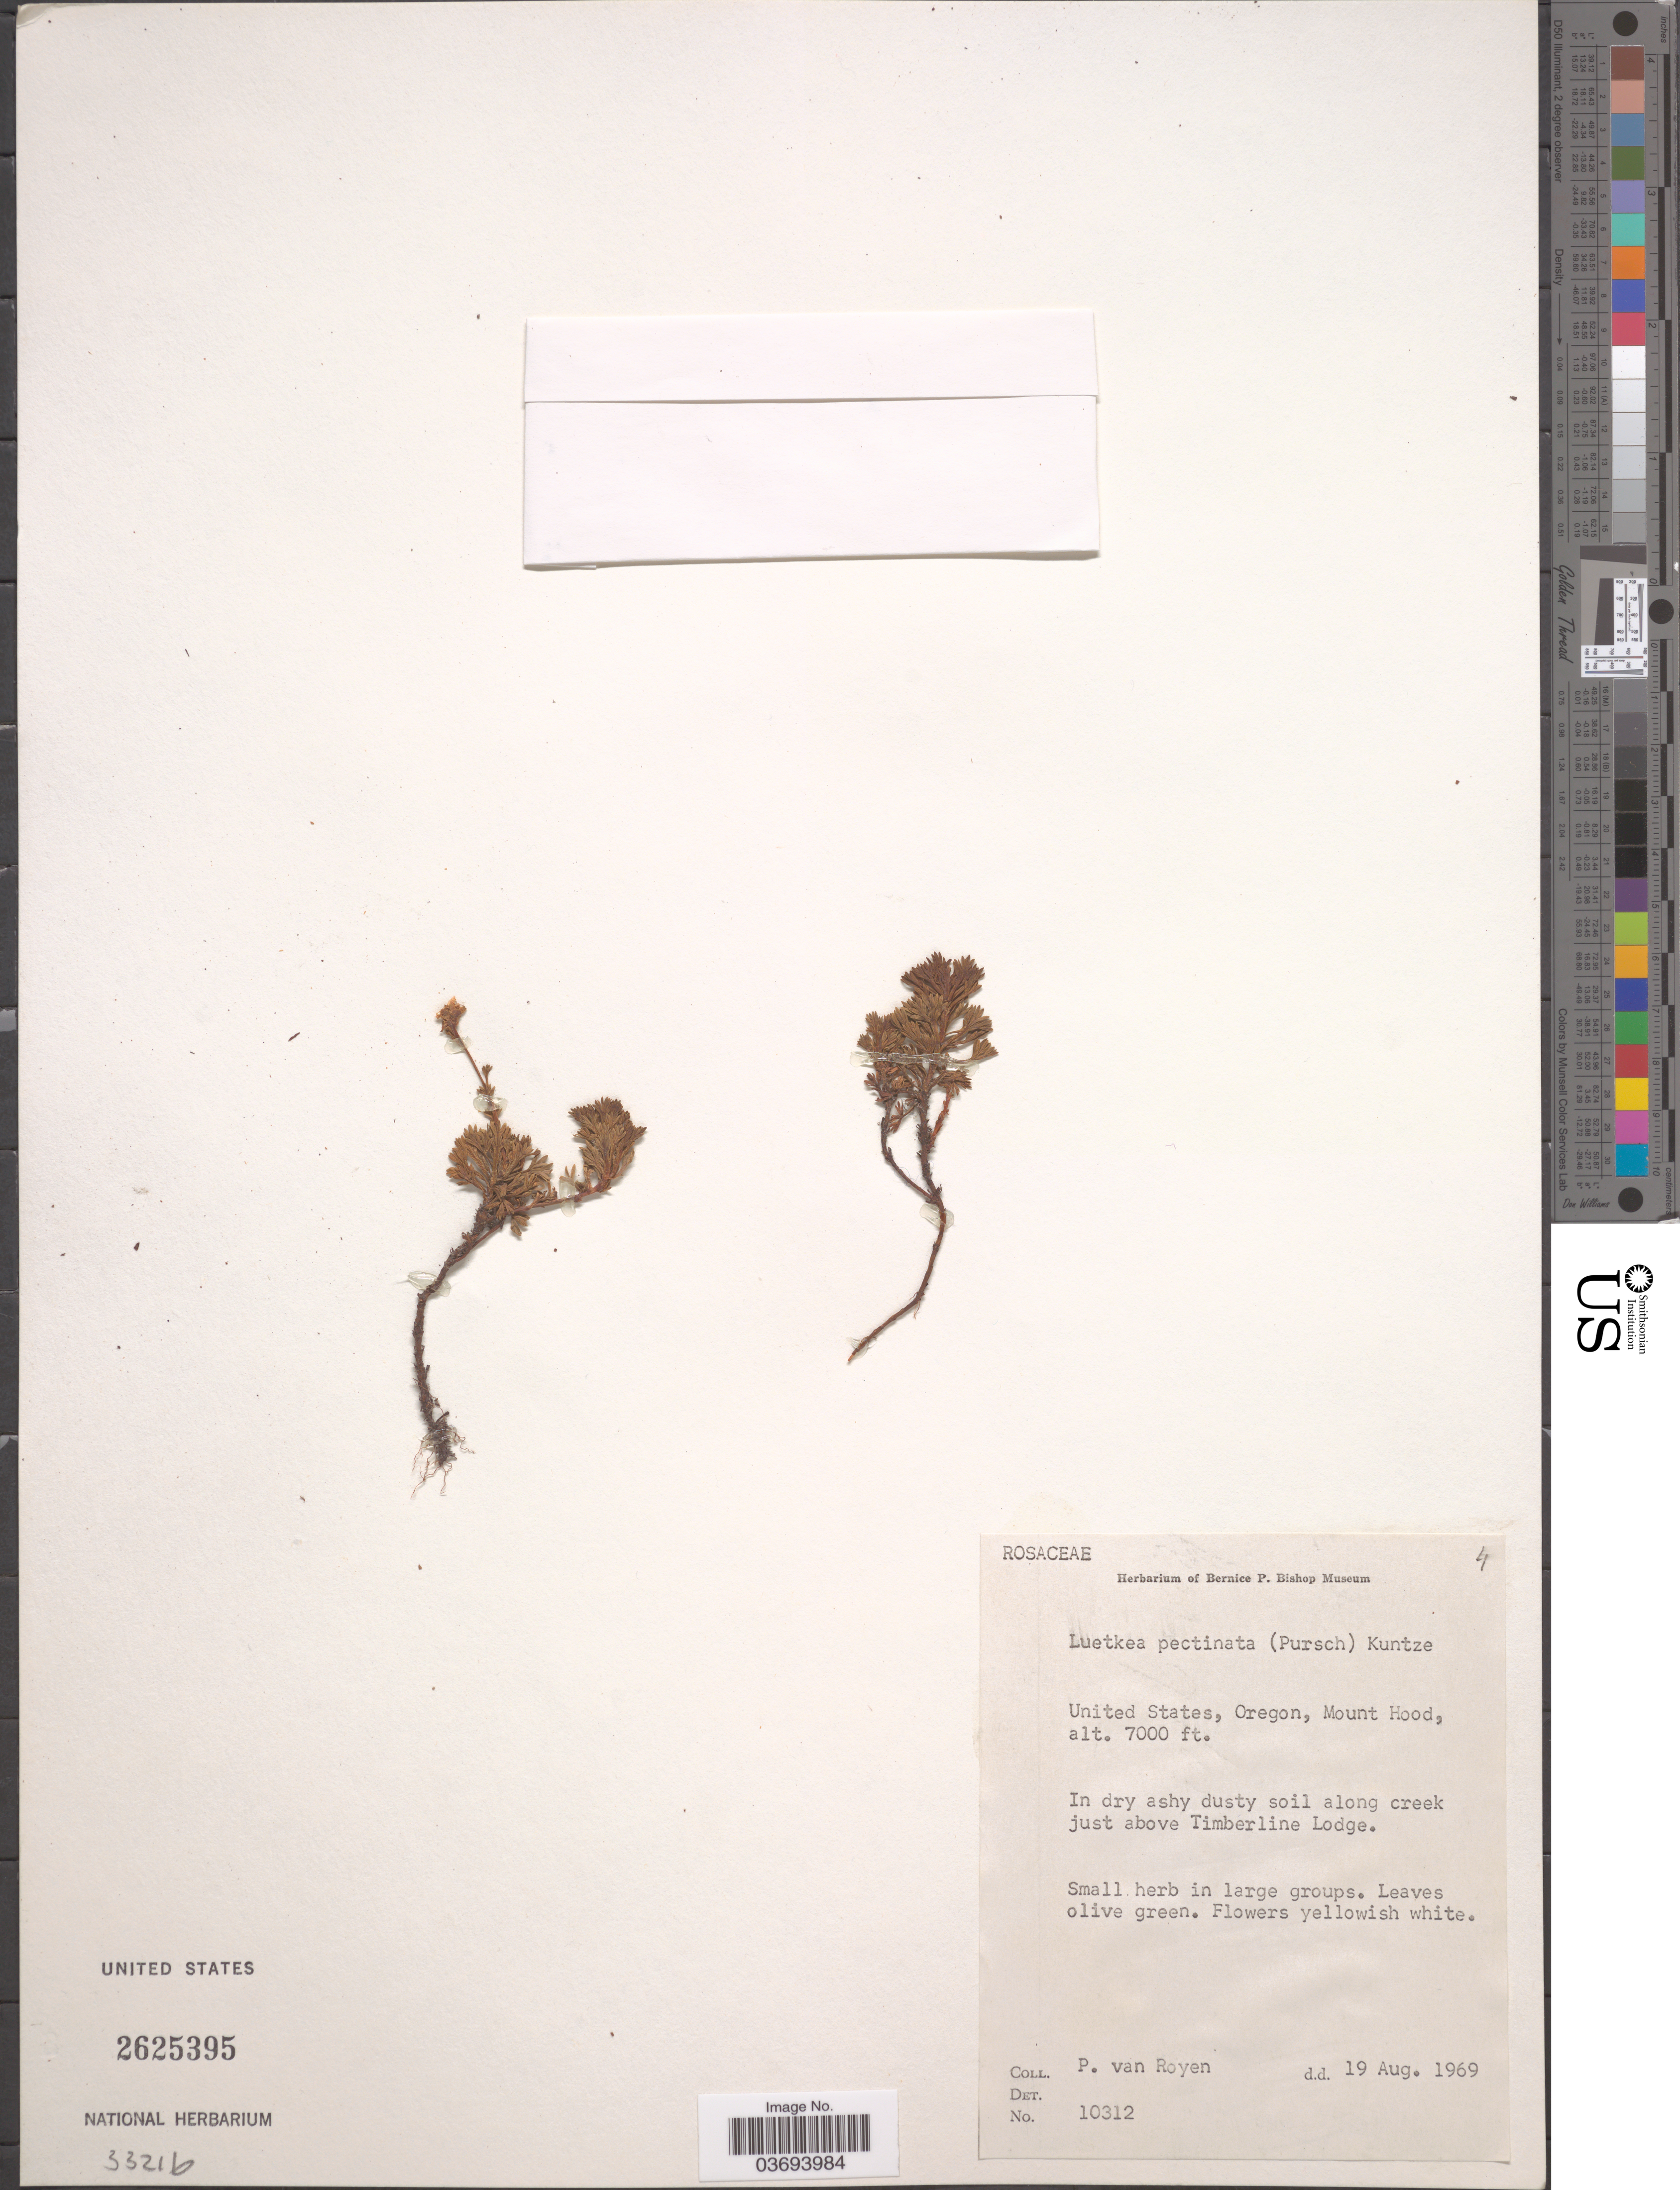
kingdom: Plantae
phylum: Tracheophyta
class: Magnoliopsida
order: Rosales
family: Rosaceae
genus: Luetkea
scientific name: Luetkea pectinata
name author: (Pursh) Kuntze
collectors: P. van Royen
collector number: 10312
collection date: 1969-08-19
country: United States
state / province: Oregon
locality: Mount Hood. In dry ashy dusty soil along creek just above Timberline Lodge.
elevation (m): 2134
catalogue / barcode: US 2625395